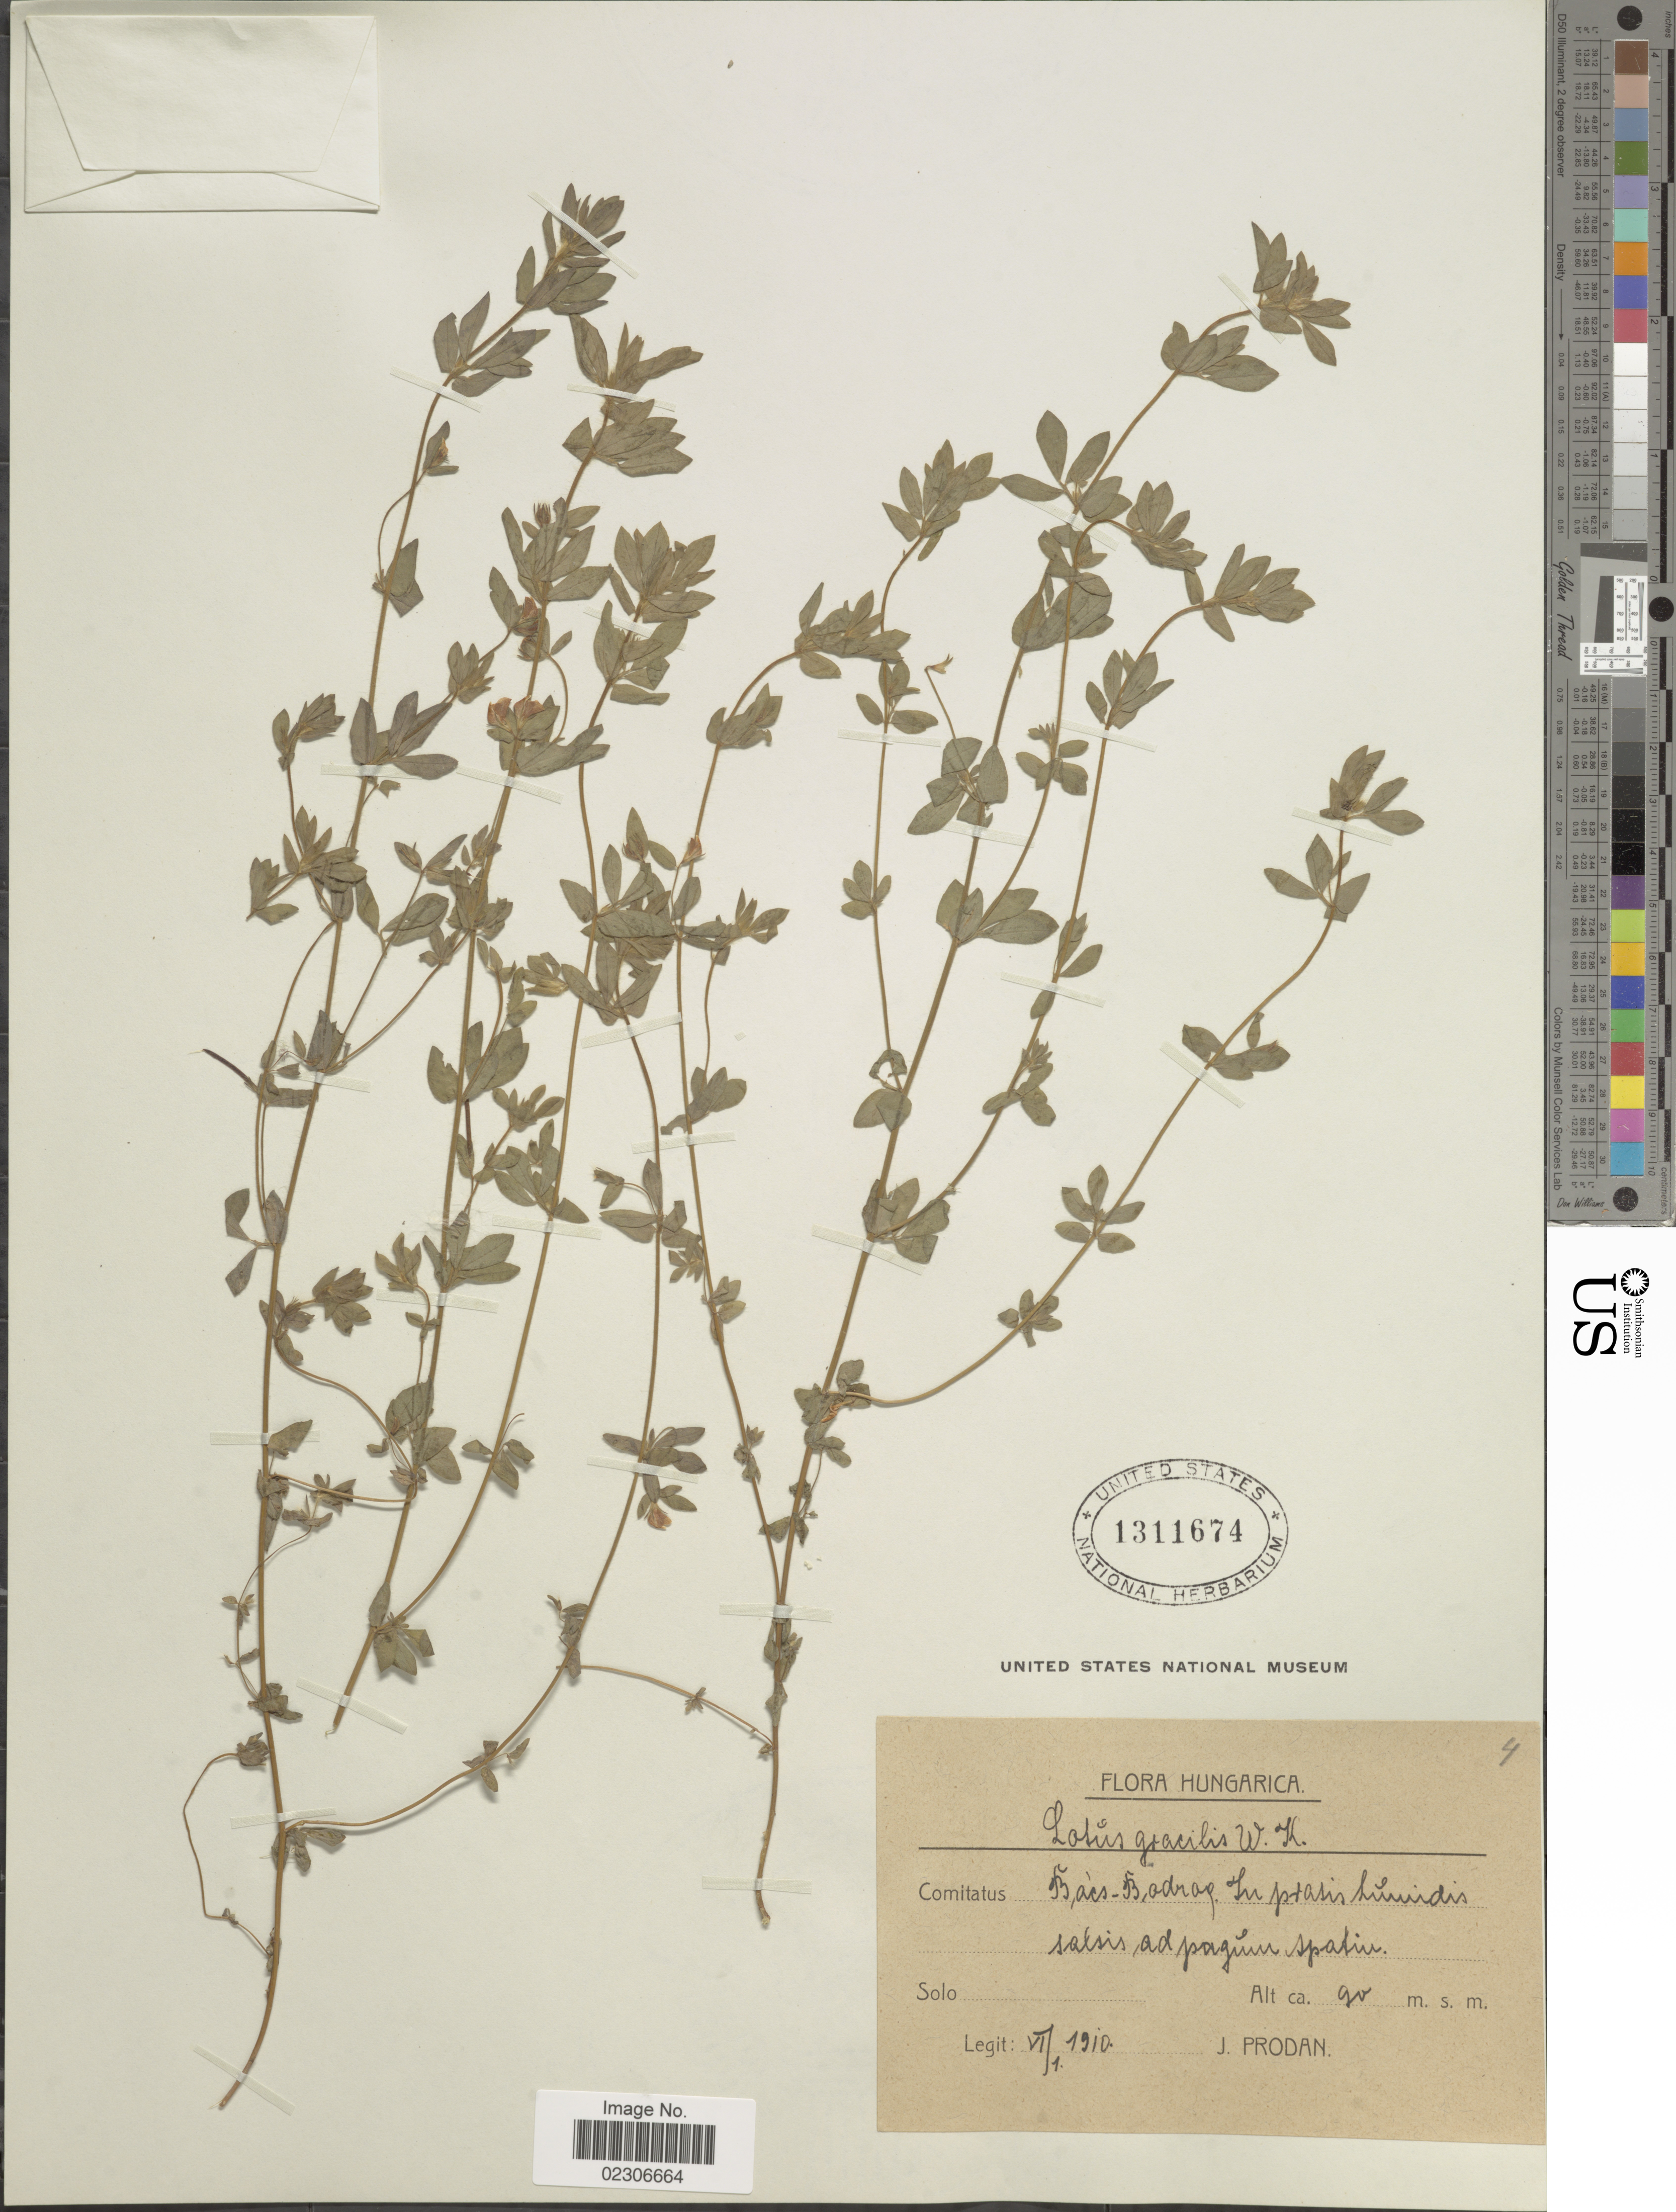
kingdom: Plantae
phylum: Tracheophyta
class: Magnoliopsida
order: Fabales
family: Fabaceae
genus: Lotus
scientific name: Lotus gracilis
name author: Salisb.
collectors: J. Prodan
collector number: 4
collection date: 1910-06-01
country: Hungary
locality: Bacs-Badrag [interpreted]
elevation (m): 90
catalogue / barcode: US 1311674